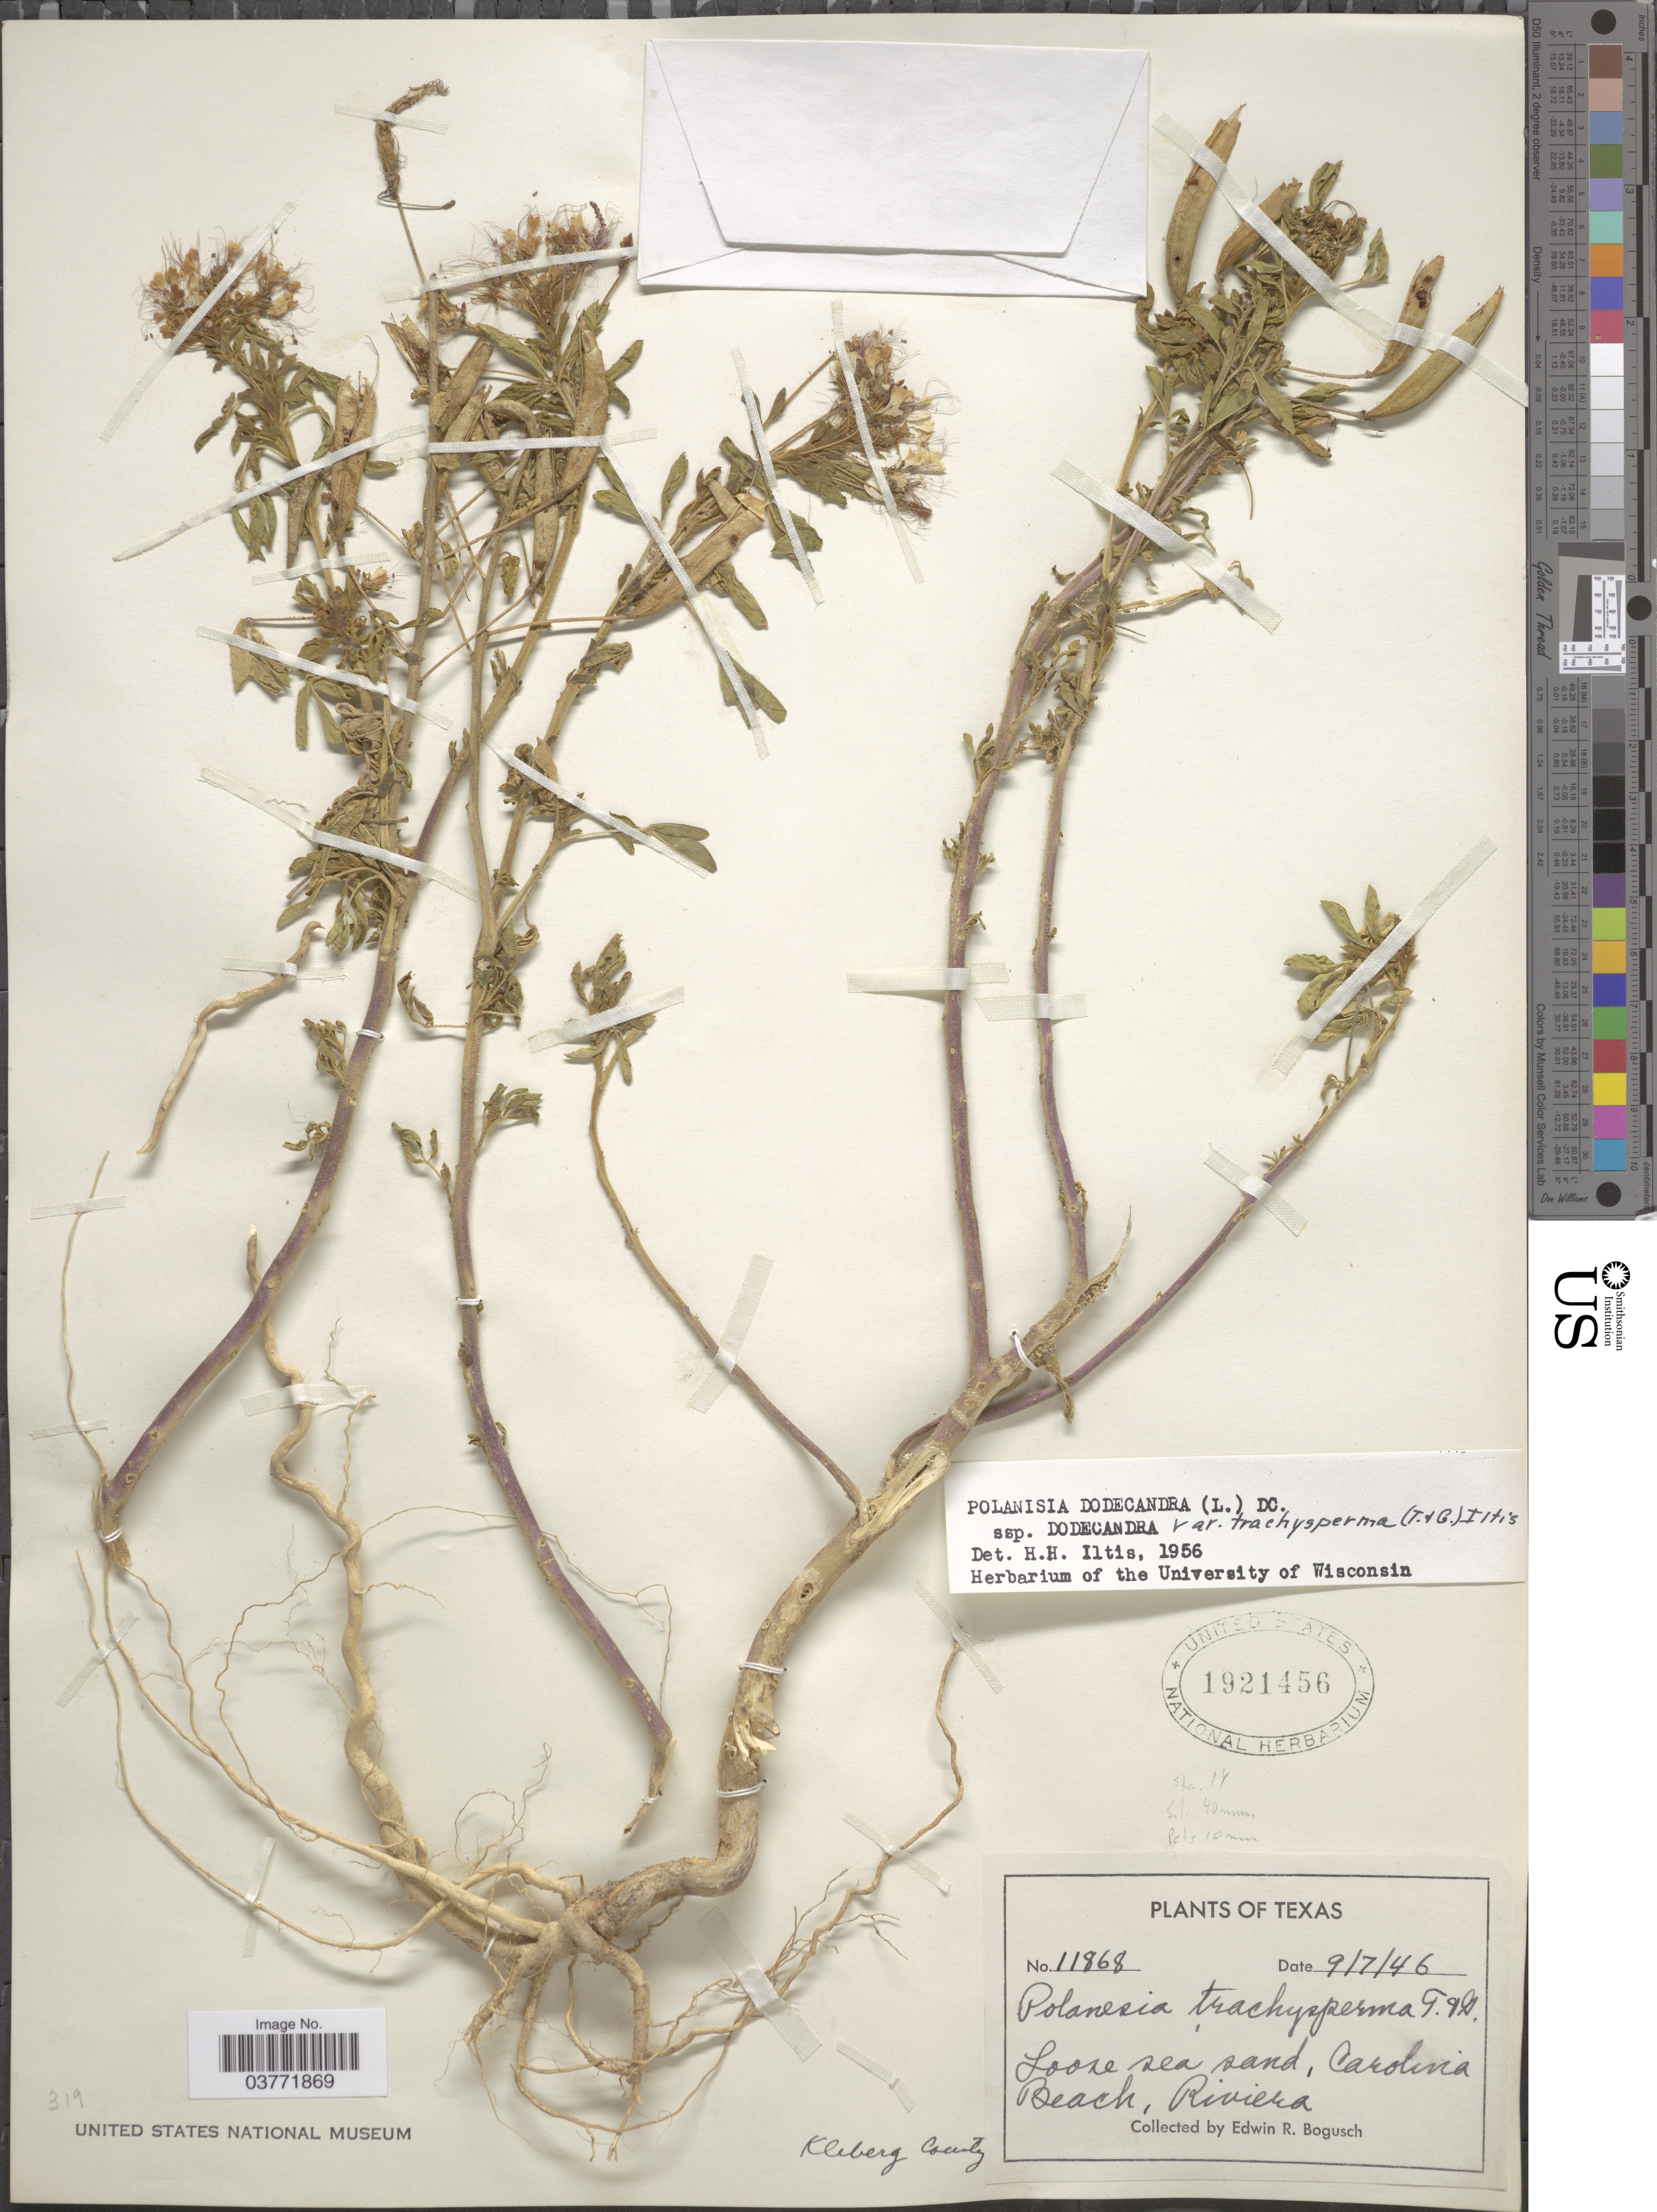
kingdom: Plantae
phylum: Tracheophyta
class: Magnoliopsida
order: Brassicales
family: Cleomaceae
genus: Polanisia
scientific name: Polanisia trachysperma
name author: Torr. & A. Gray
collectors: E. Bogusch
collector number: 11868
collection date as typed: Transcribed d/m/y: 7/9/46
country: United States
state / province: Texas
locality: Carolina Beach, Riviera. Kleberg County.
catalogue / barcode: US 1921456